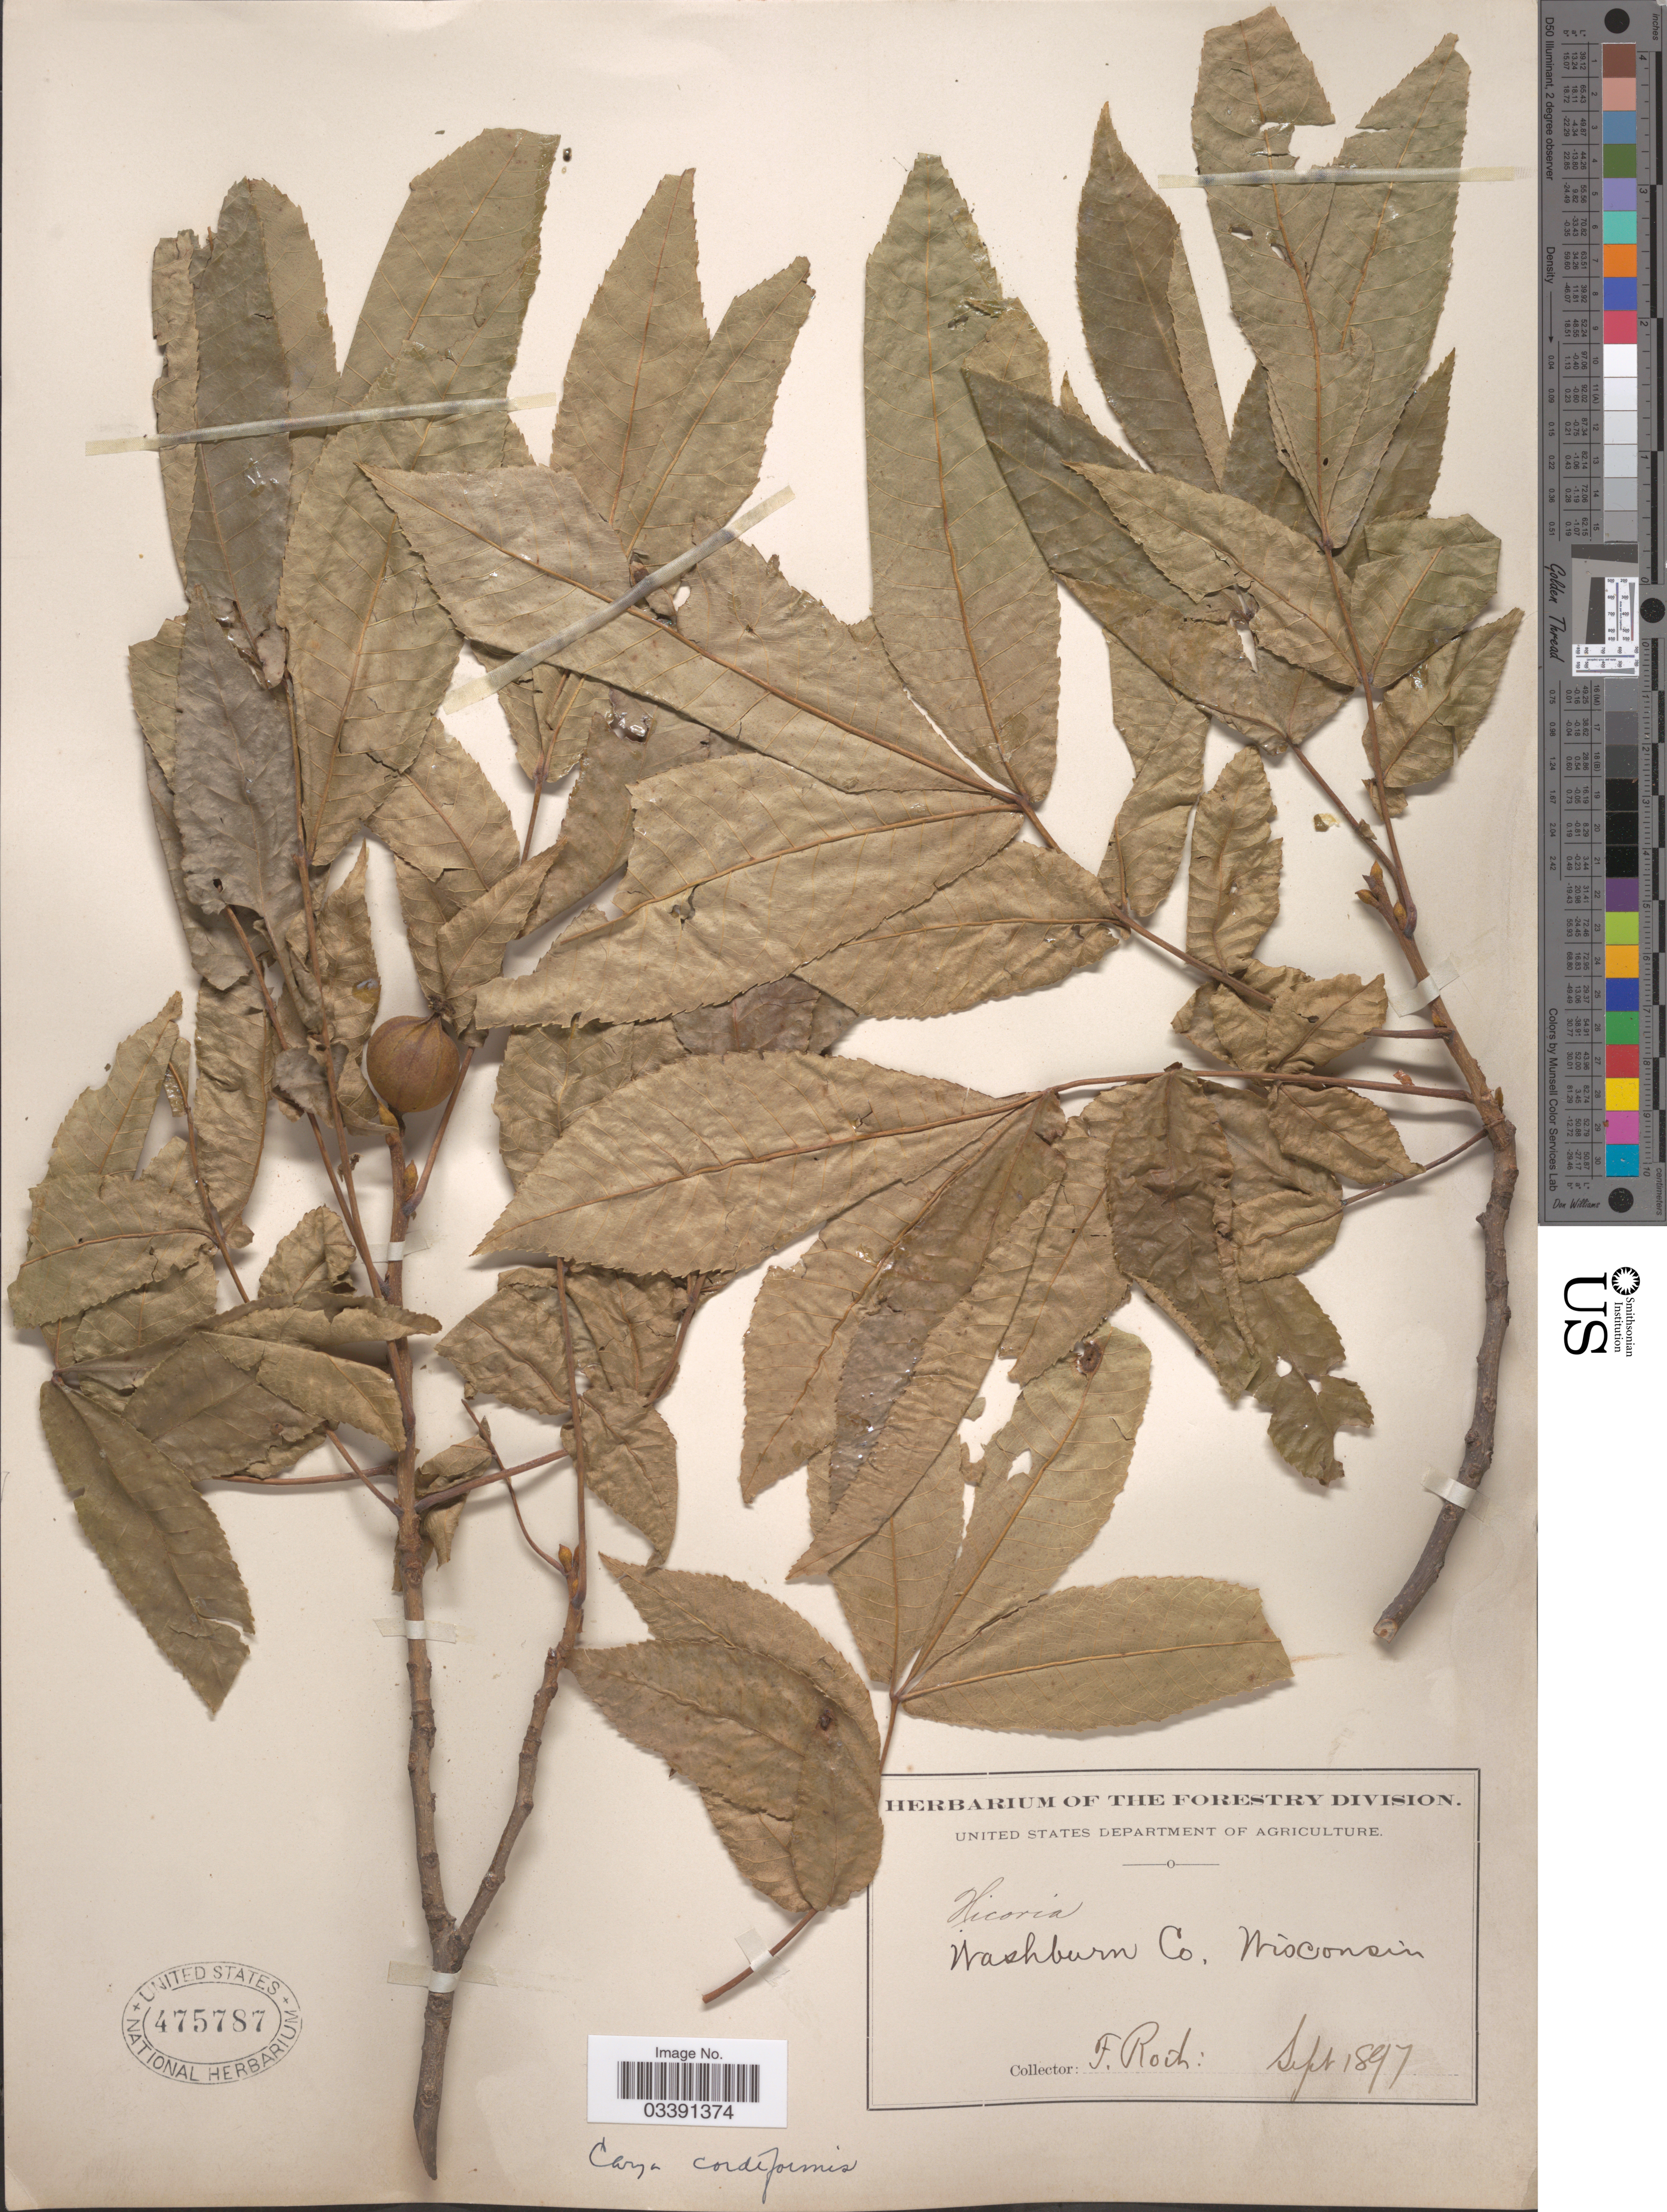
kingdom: Plantae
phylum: Tracheophyta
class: Magnoliopsida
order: Fagales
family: Juglandaceae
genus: Carya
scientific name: Carya cordiformis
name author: (Wangenh.) K. Koch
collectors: F. Roth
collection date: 1897-09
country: United States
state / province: Wisconsin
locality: Washburn Co.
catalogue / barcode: US 475787